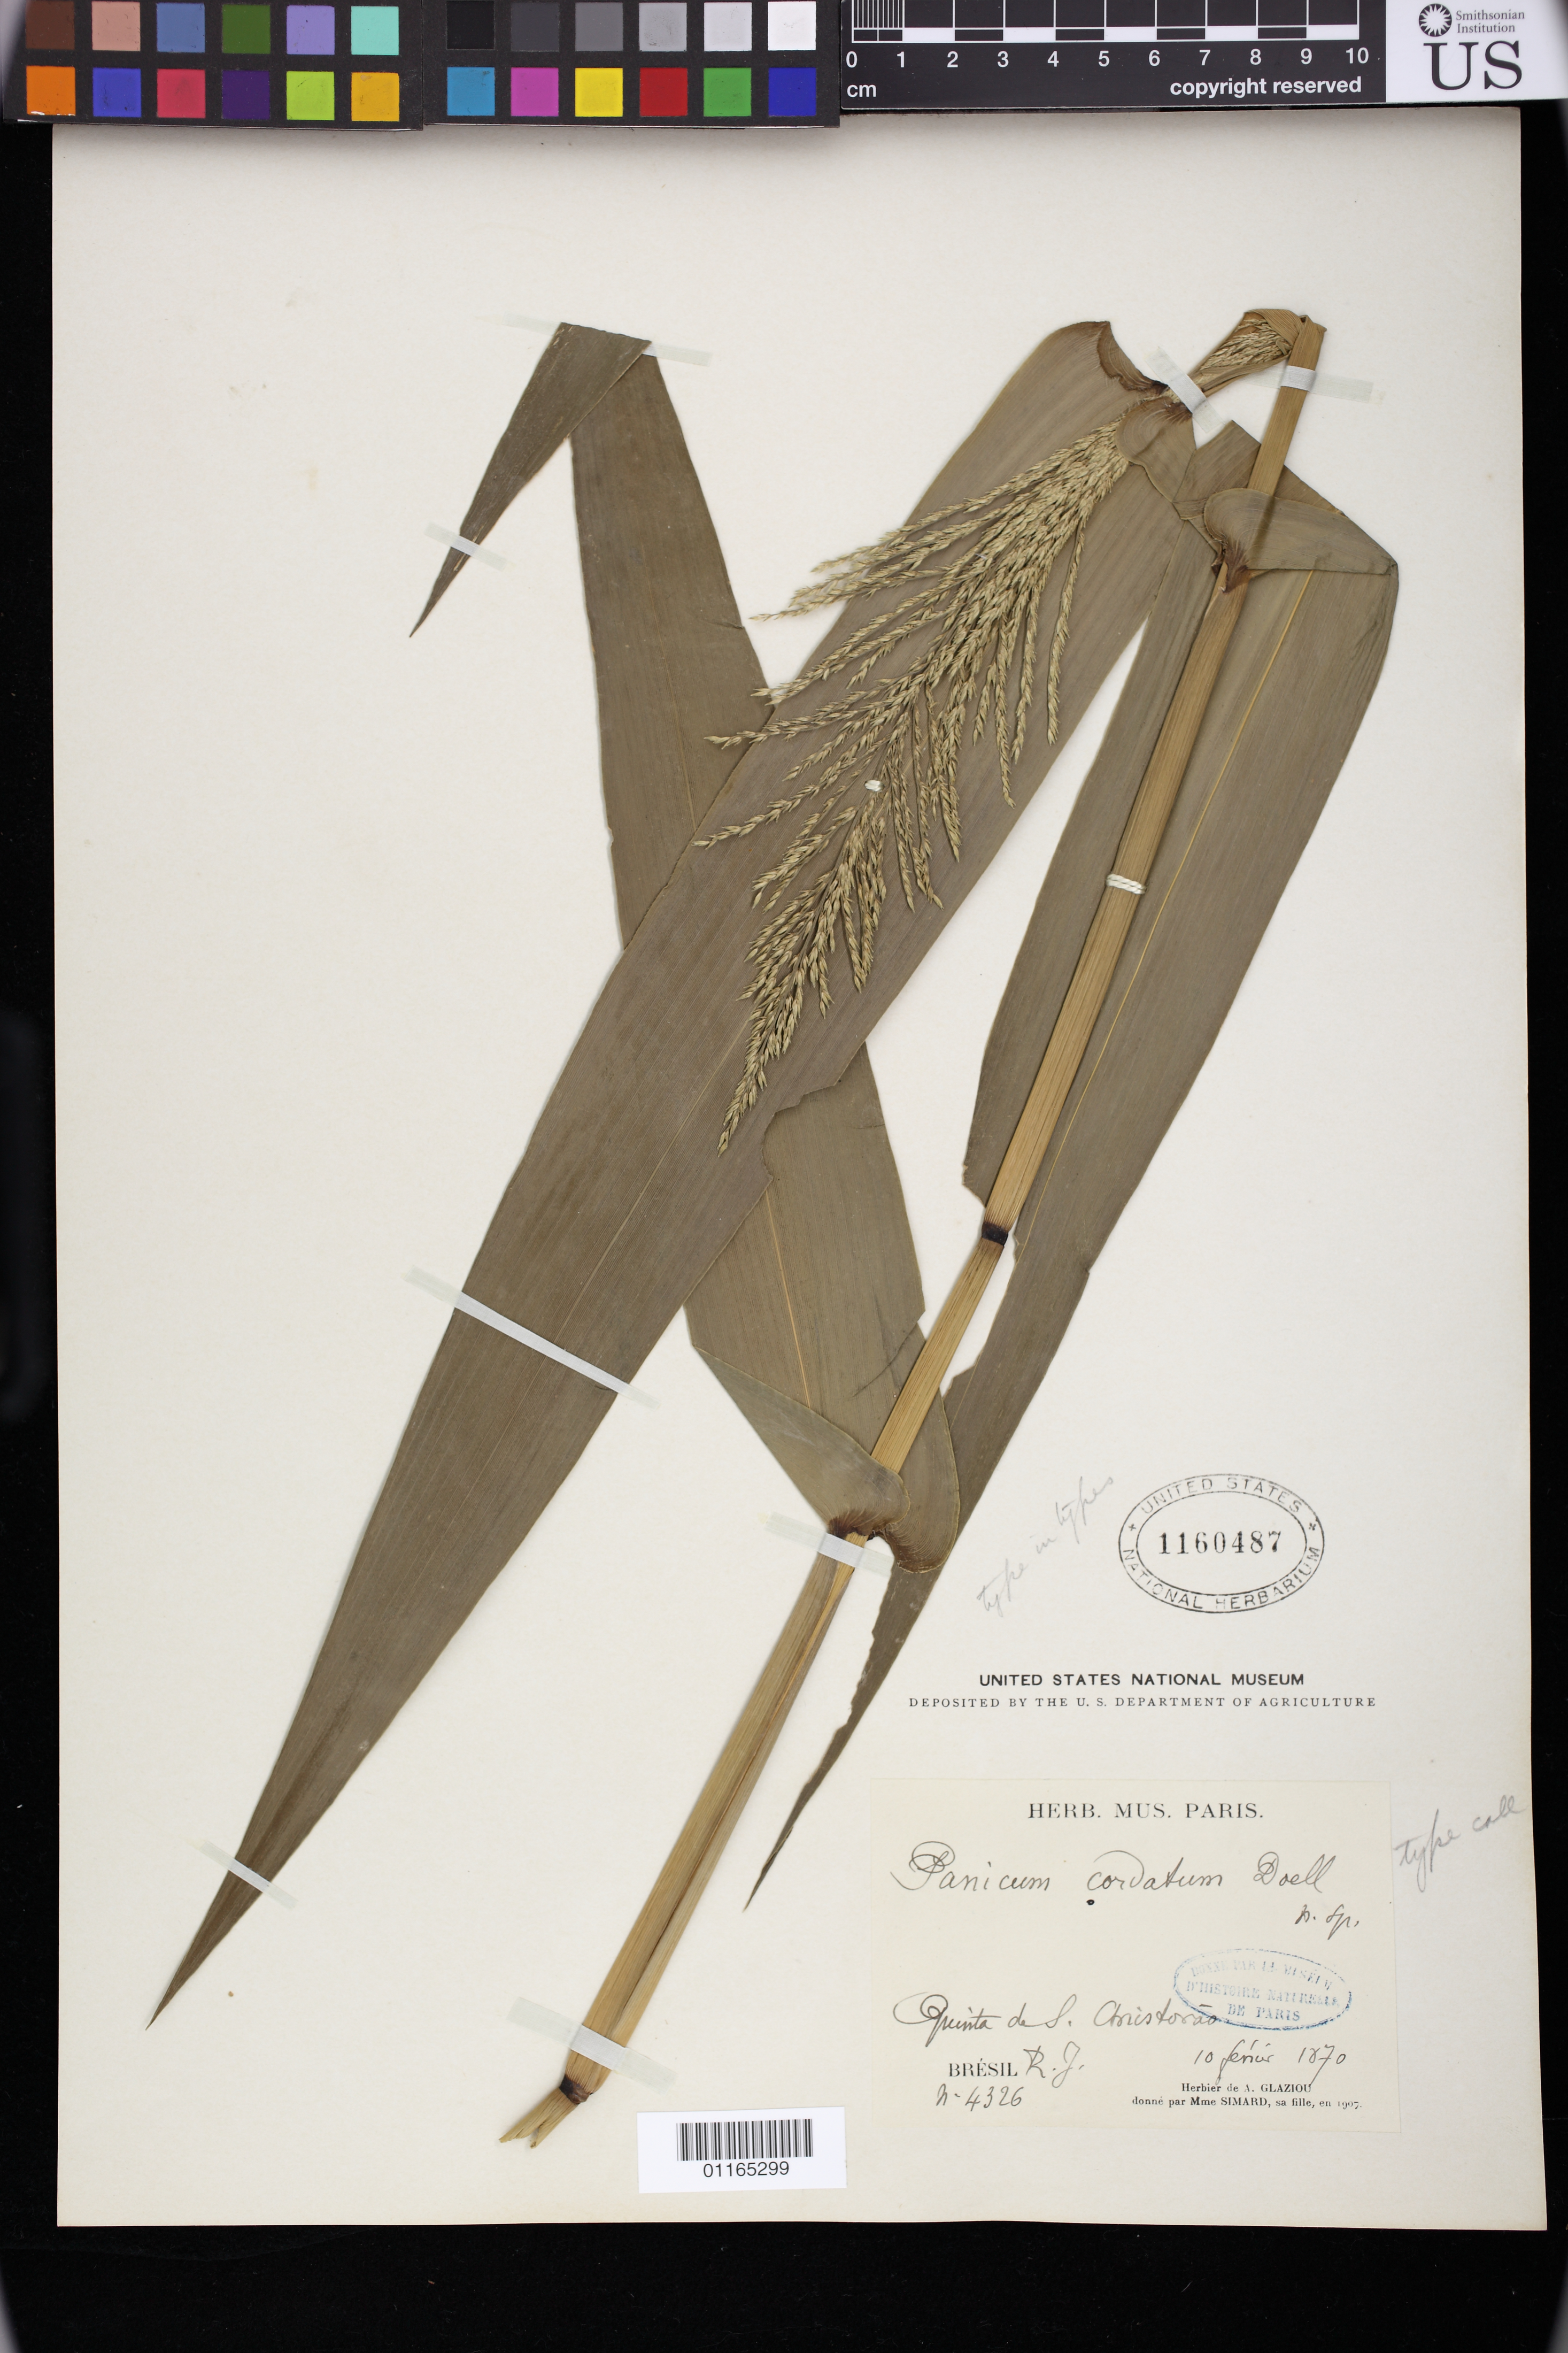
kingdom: Plantae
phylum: Tracheophyta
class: Liliopsida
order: Poales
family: Poaceae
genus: Panicum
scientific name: Panicum cordatum Döll, nom. illeg.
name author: Döll in Mart.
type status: Isosyntype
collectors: A. F. M. Glaziou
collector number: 4326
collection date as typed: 10 fevrier 1870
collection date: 1870-02-10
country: Brazil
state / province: Rio de Janeiro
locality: Quinta de S. Christorao [Aristorao?], R.J.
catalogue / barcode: US 1160487